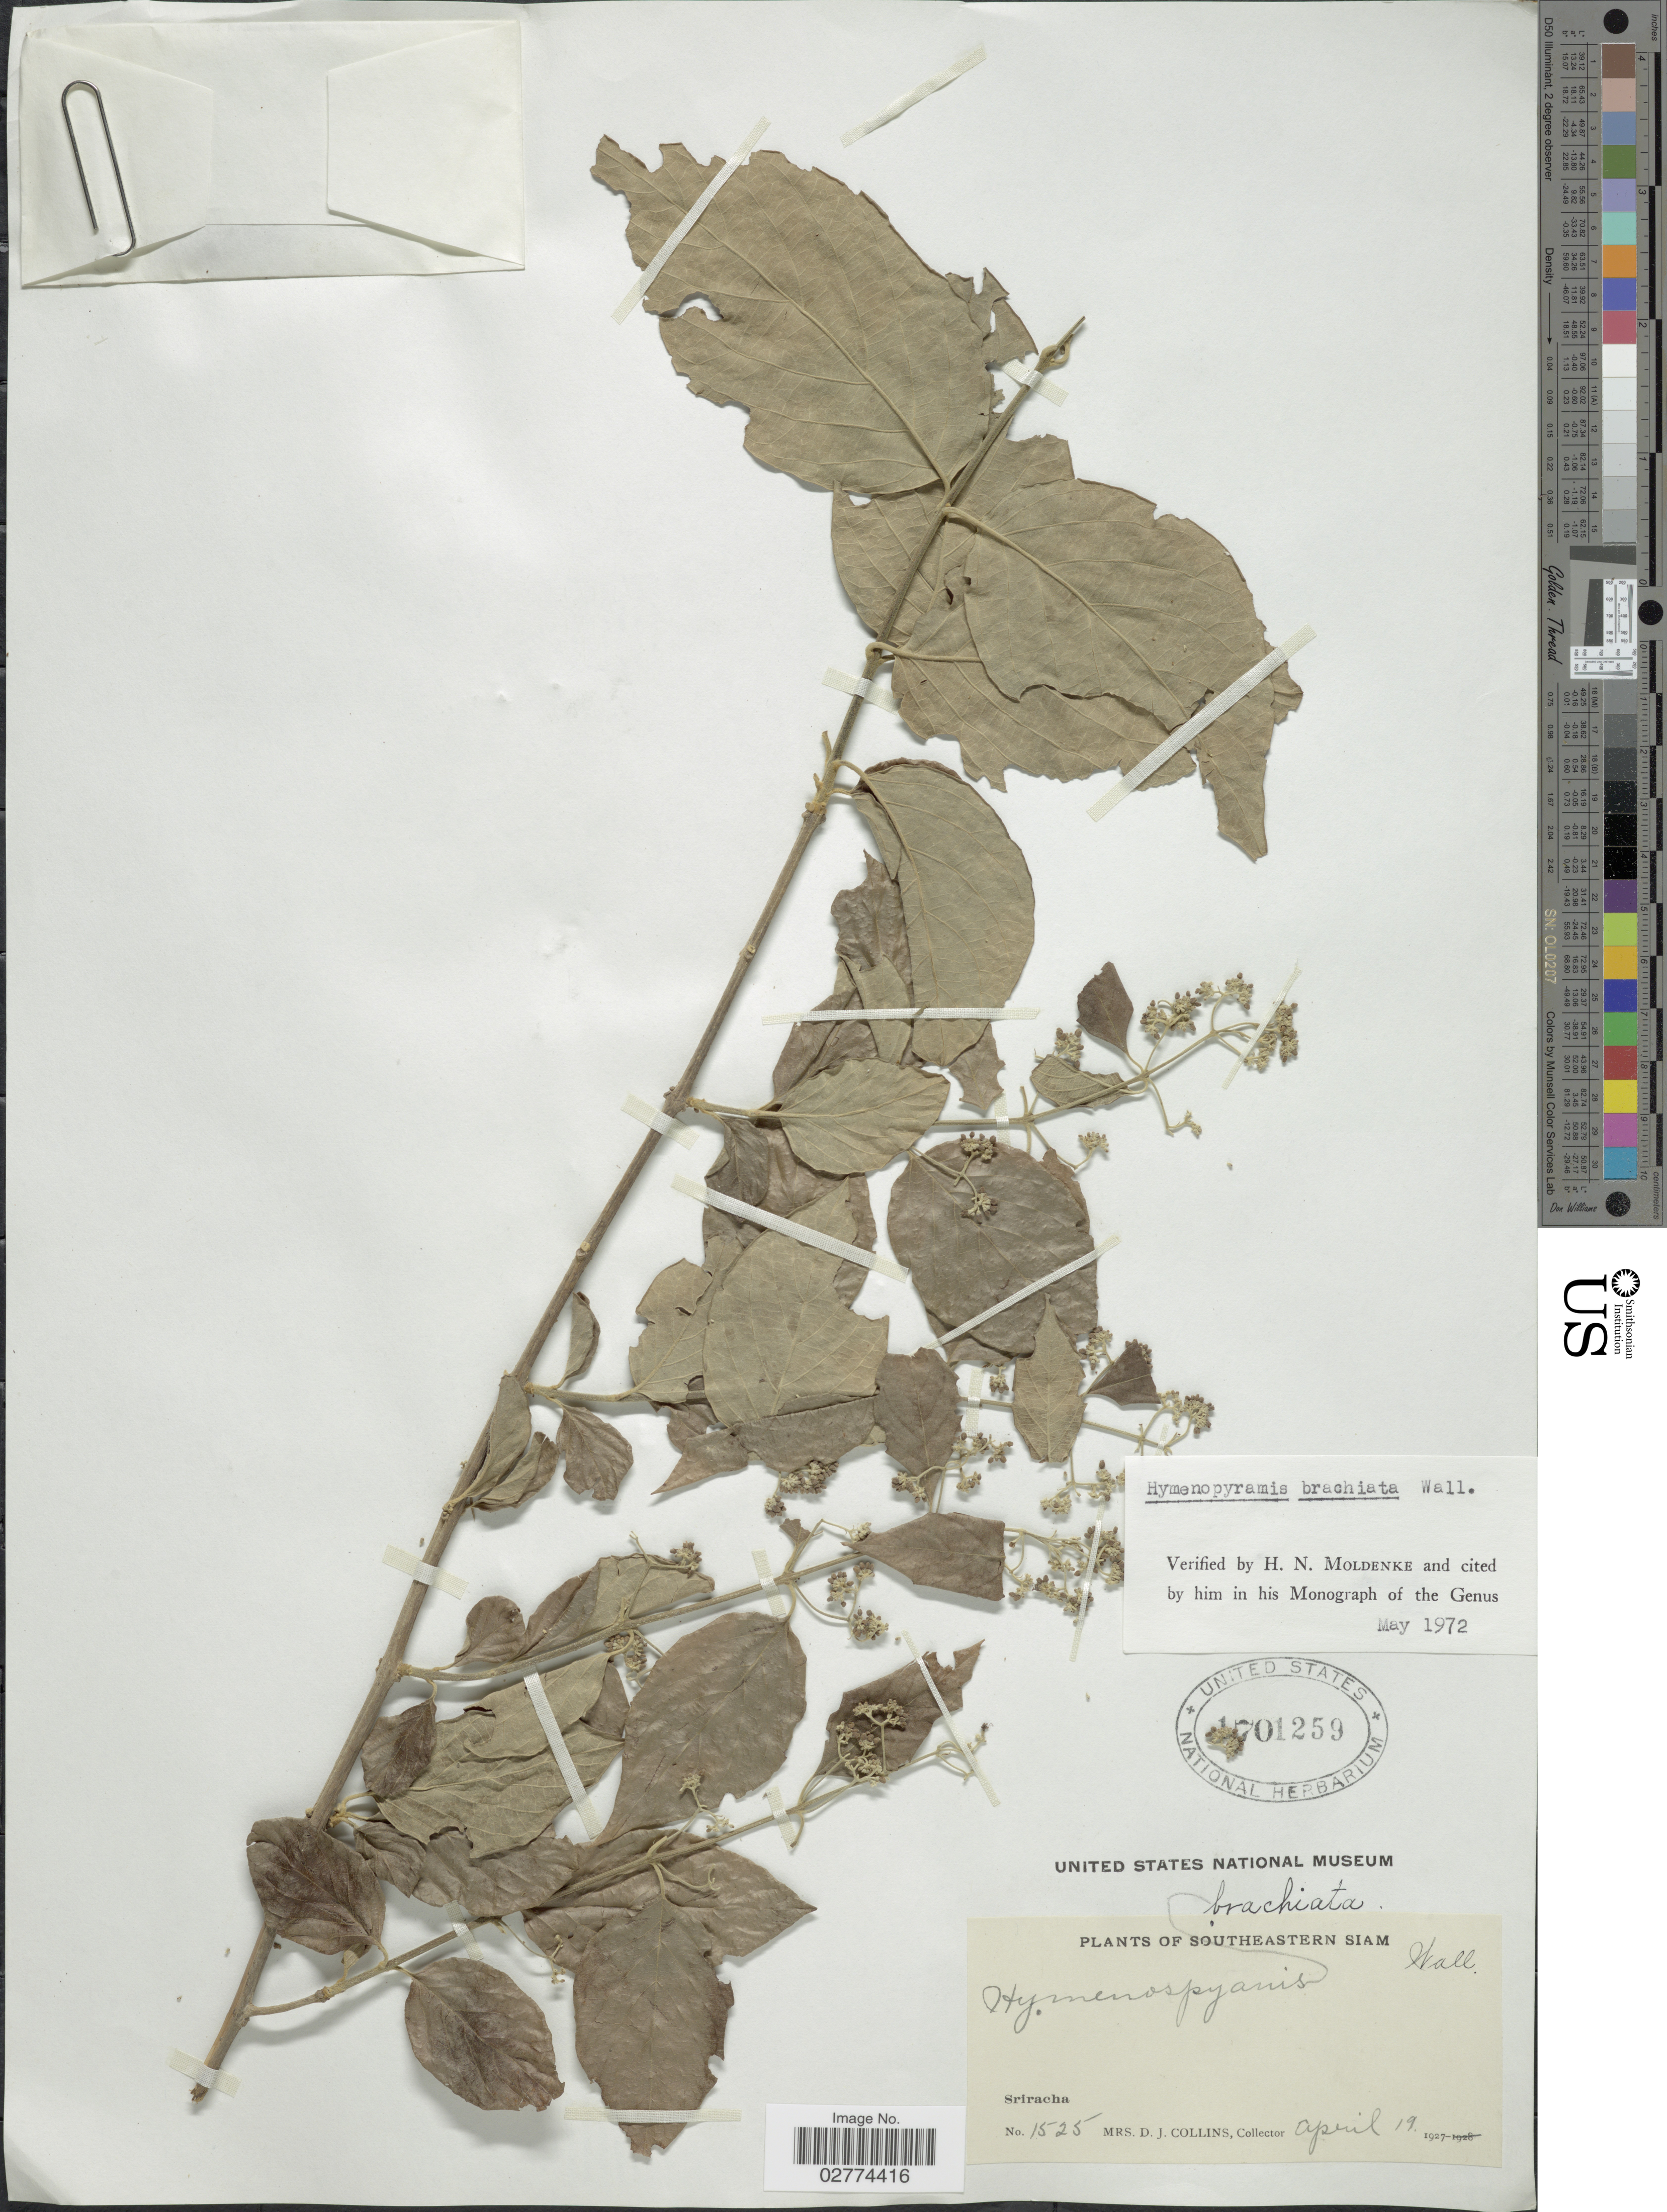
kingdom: Plantae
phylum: Tracheophyta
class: Magnoliopsida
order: Lamiales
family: Lamiaceae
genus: Hymenopyramis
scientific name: Hymenopyramis brachiata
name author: Wall.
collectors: Mrs. D. J. Collins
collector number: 1525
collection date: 1927-04-19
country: Thailand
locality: Southeastern Siam. Sriracha.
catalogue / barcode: US 1701259